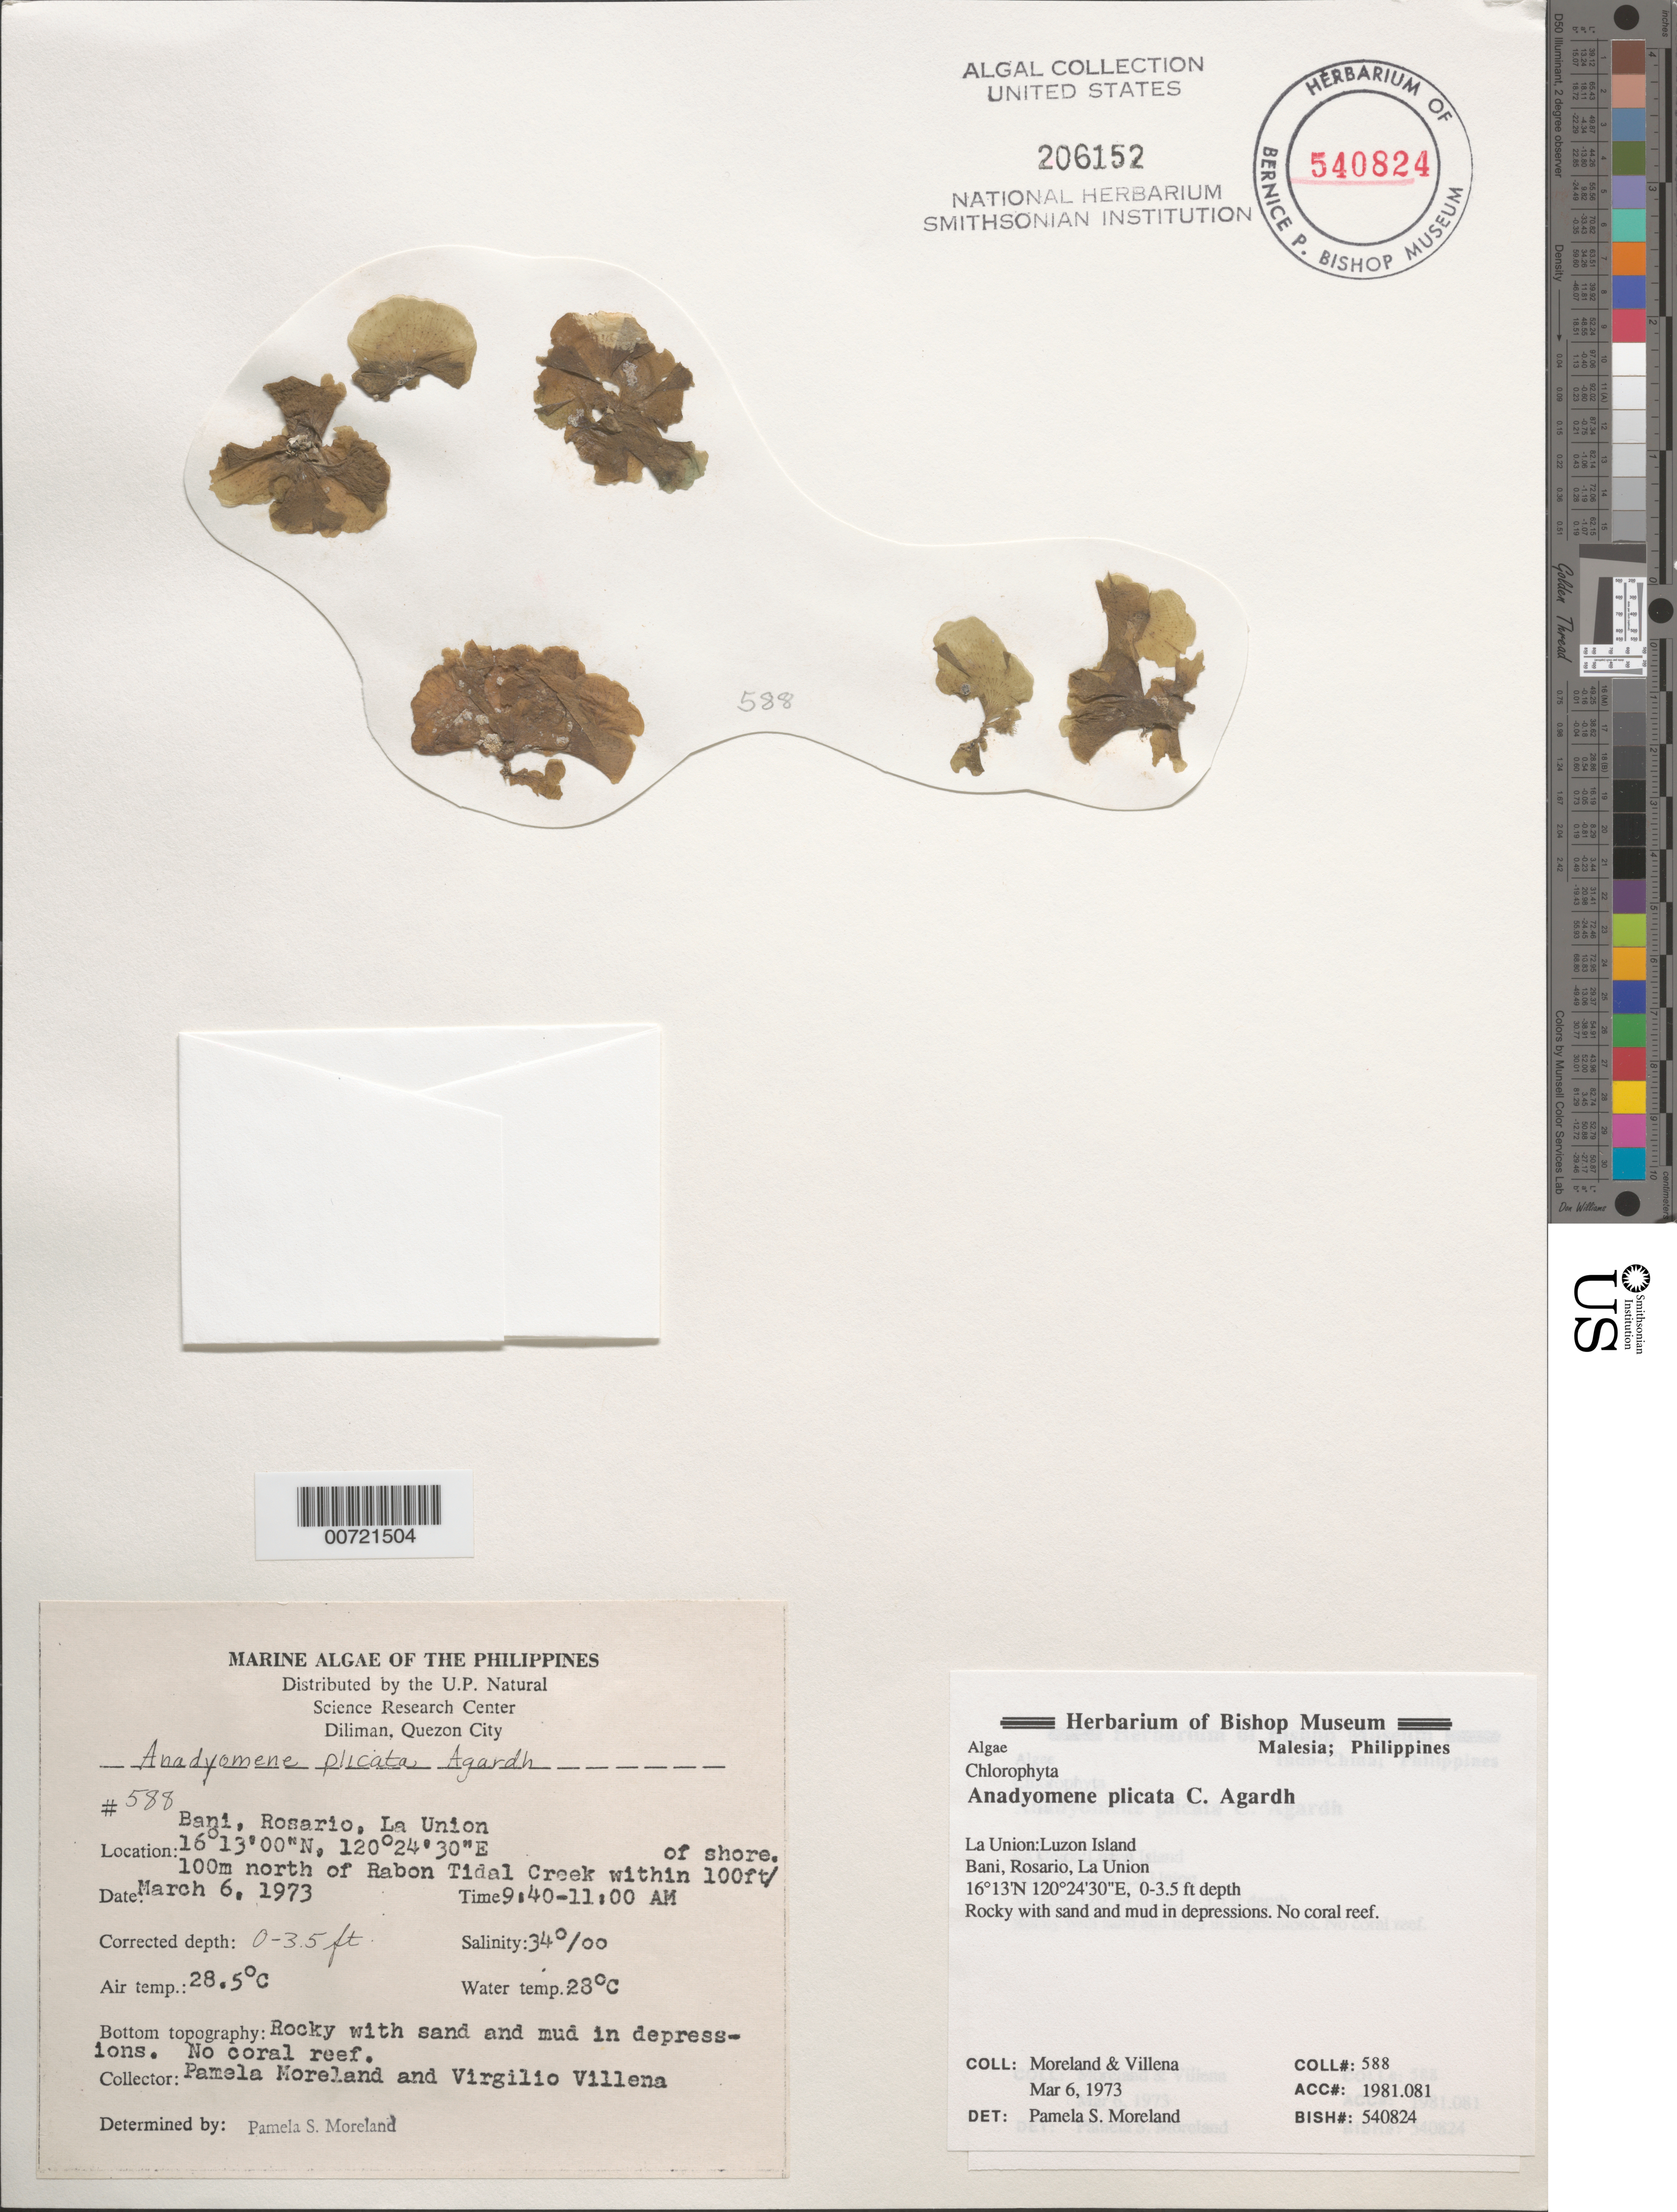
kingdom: Plantae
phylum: Chlorophyta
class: Ulvophyceae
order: Cladophorales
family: Anadyomenaceae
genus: Anadyomene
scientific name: Anadyomene plicata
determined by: Moreland, Pamela S.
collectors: P. Moreland & V. Villena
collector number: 588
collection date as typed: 06 Mar 1973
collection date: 1973-03-06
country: Philippines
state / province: Ilocos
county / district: La Union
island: Luzon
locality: Bani, Rosario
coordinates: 16 13' 00" N, 120 24' 30" E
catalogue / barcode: US 206152